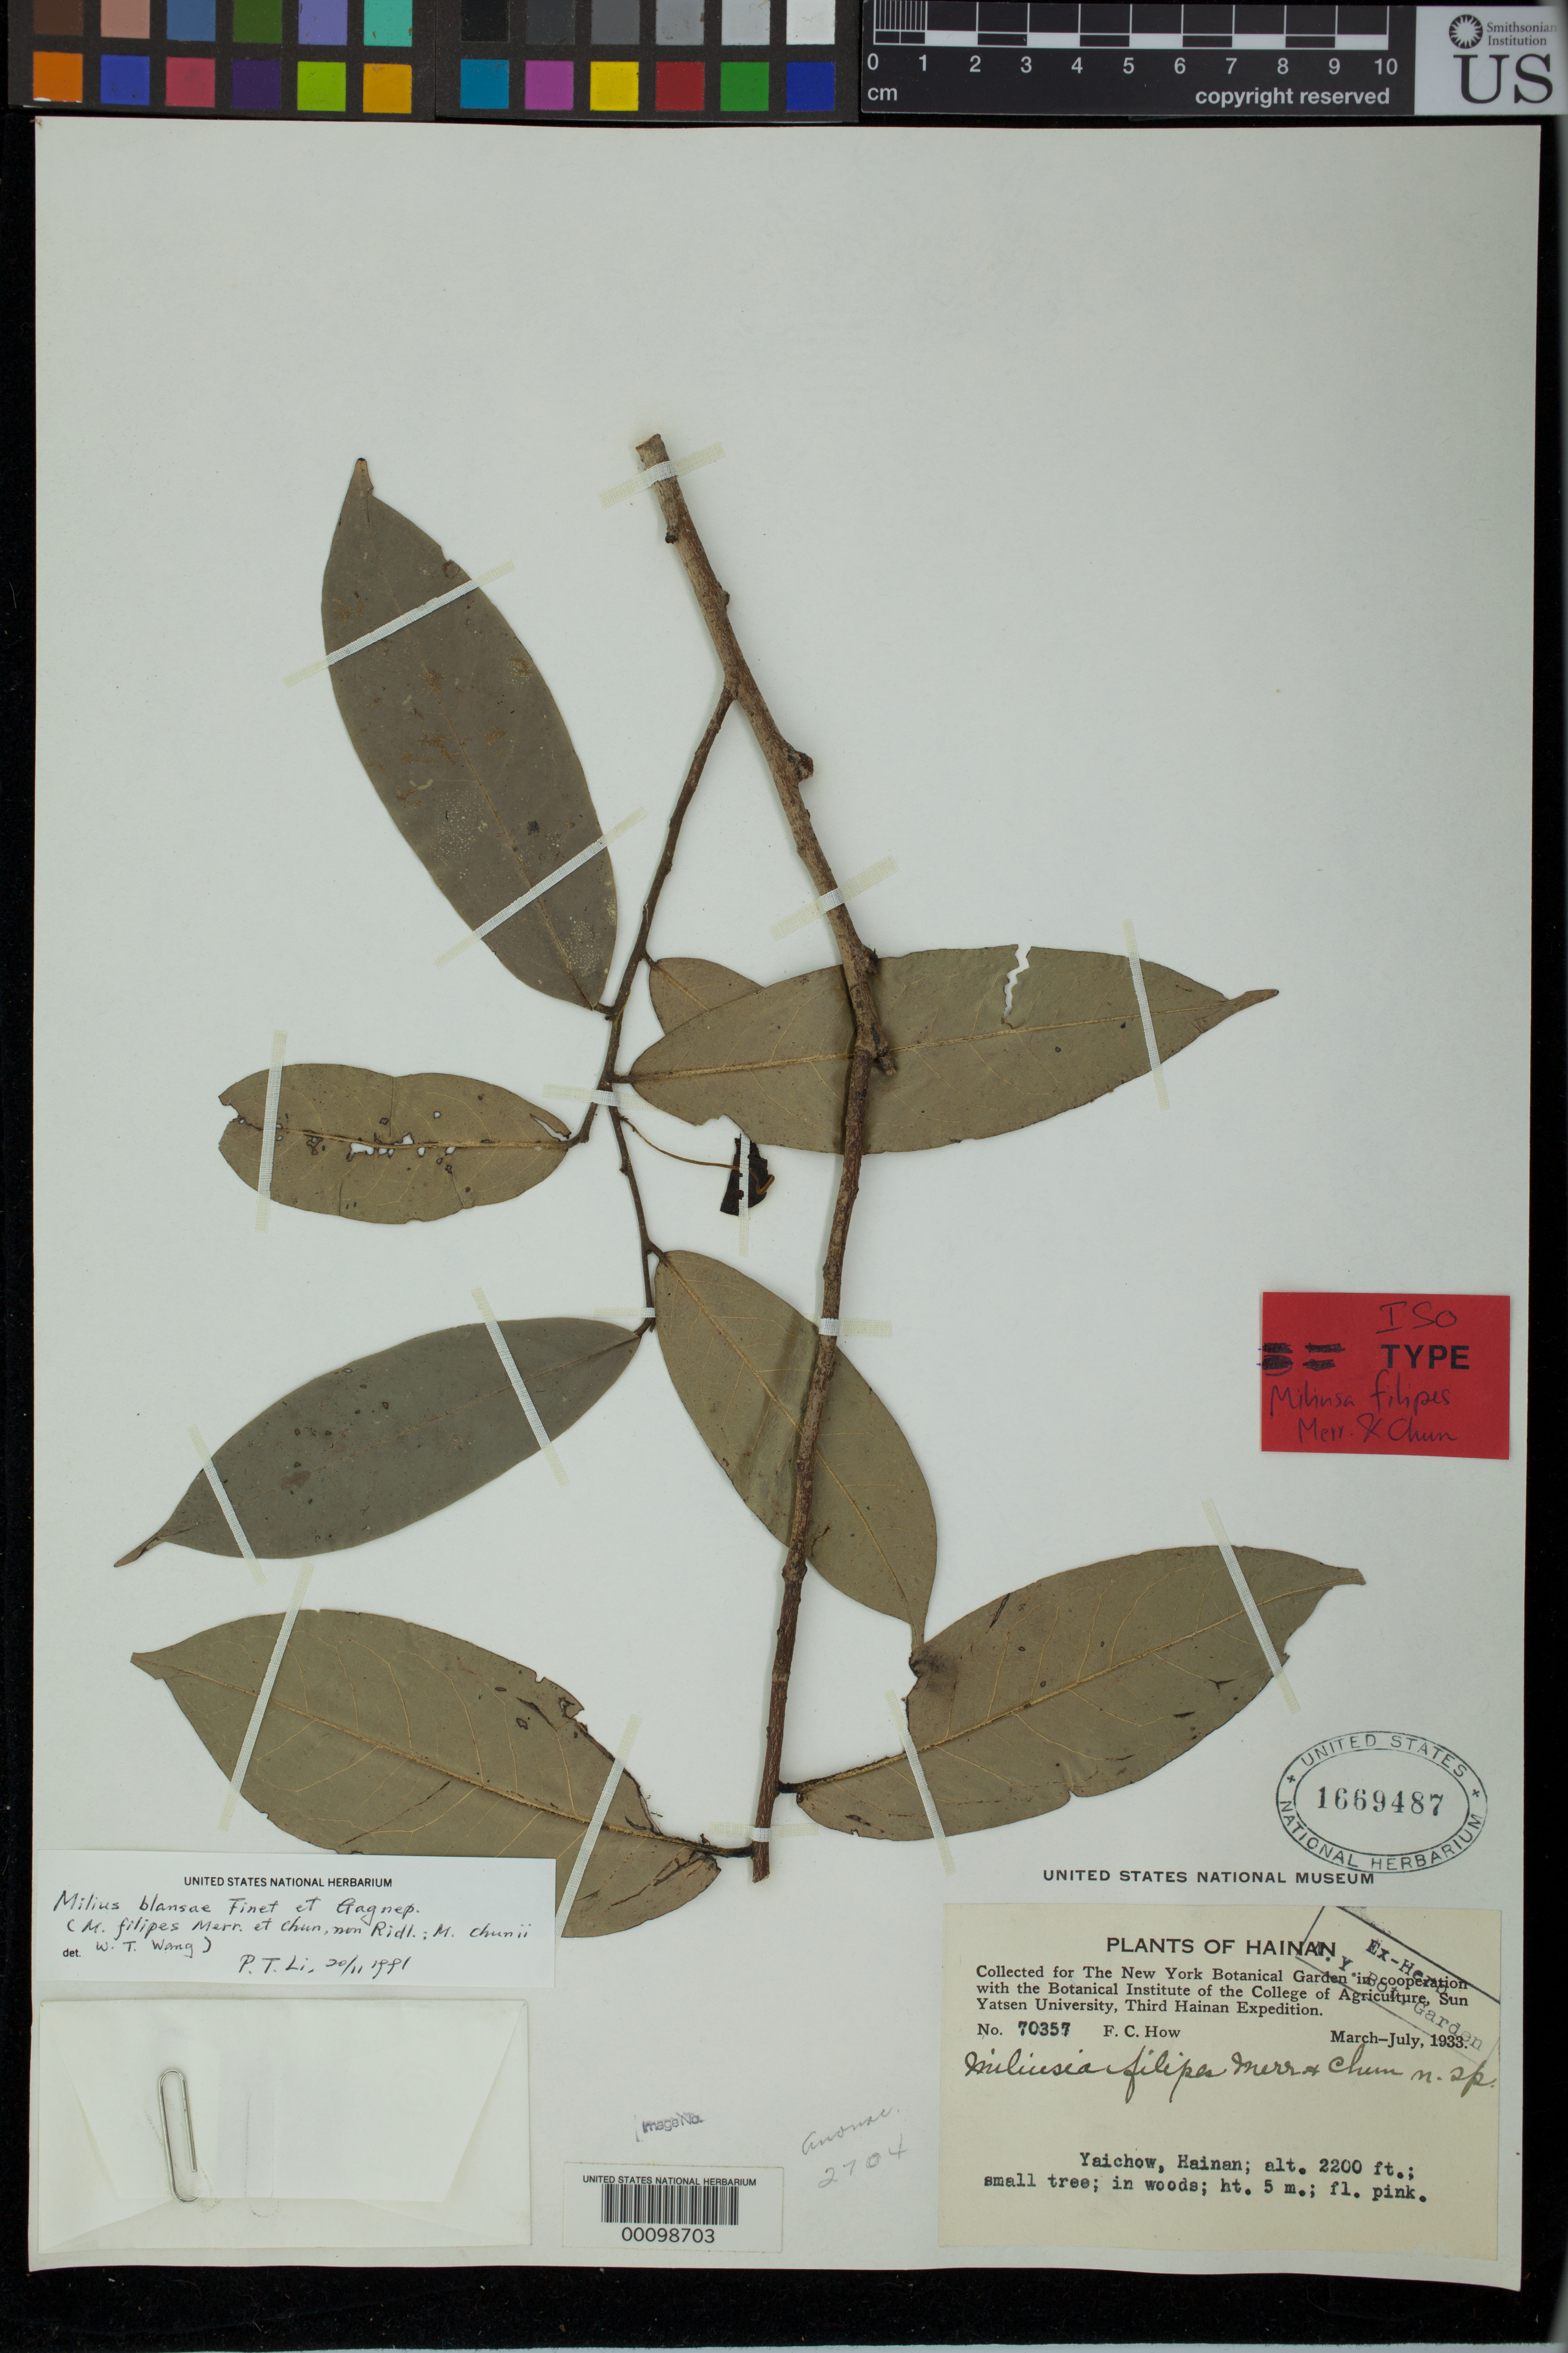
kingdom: Plantae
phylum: Tracheophyta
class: Magnoliopsida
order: Magnoliales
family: Annonaceae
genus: Miliusa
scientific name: Miliusa filipes Merr. & Chun, nom. illeg.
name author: Merr. & Chun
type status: Isotype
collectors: F. How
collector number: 70357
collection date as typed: Mar 1933 to -- Jul 1933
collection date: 1933-03/1933-07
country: China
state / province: Hainan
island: Hainan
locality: Yaichow, Hainan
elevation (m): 671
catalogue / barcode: US 1669487